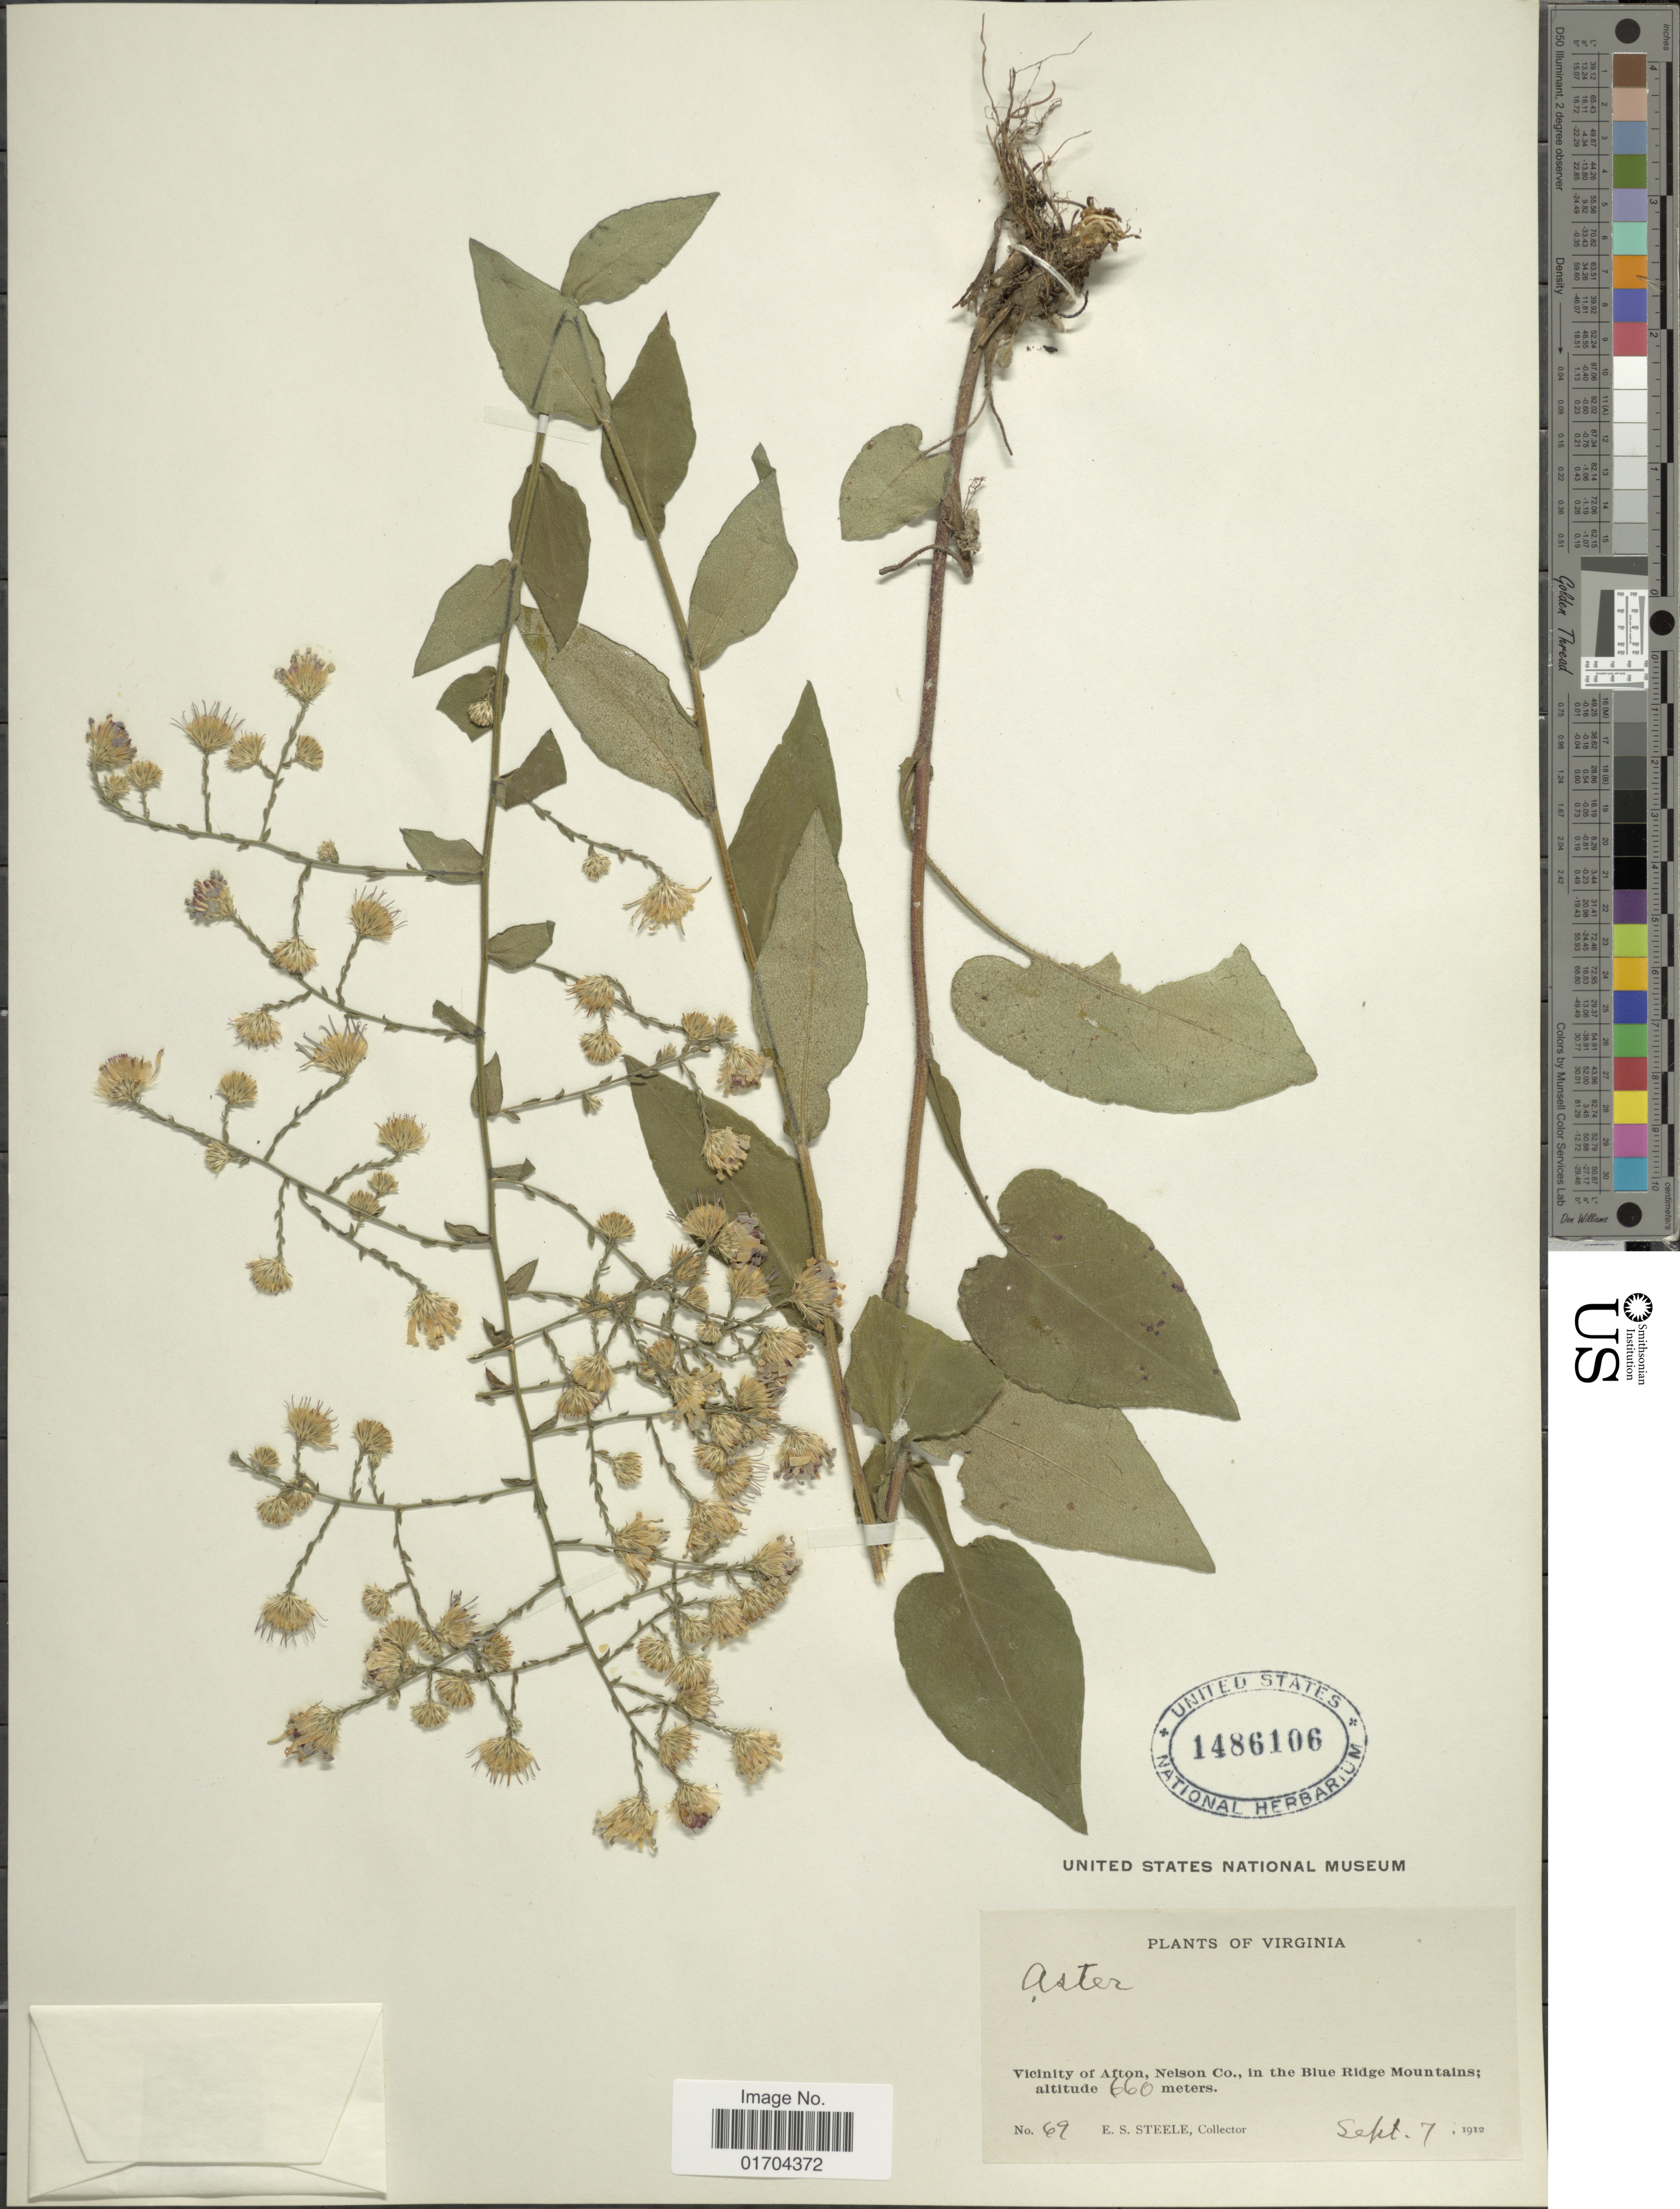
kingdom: Plantae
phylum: Tracheophyta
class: Magnoliopsida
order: Asterales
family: Asteraceae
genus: Symphyotrichum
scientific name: Symphyotrichum sp.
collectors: E. Steele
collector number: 69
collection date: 1912-09-07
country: United States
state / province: Virginia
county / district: Nelson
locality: Vicinity of Afton, Nelson Co., in the Blue Ridge Mountains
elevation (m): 660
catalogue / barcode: US 1486106